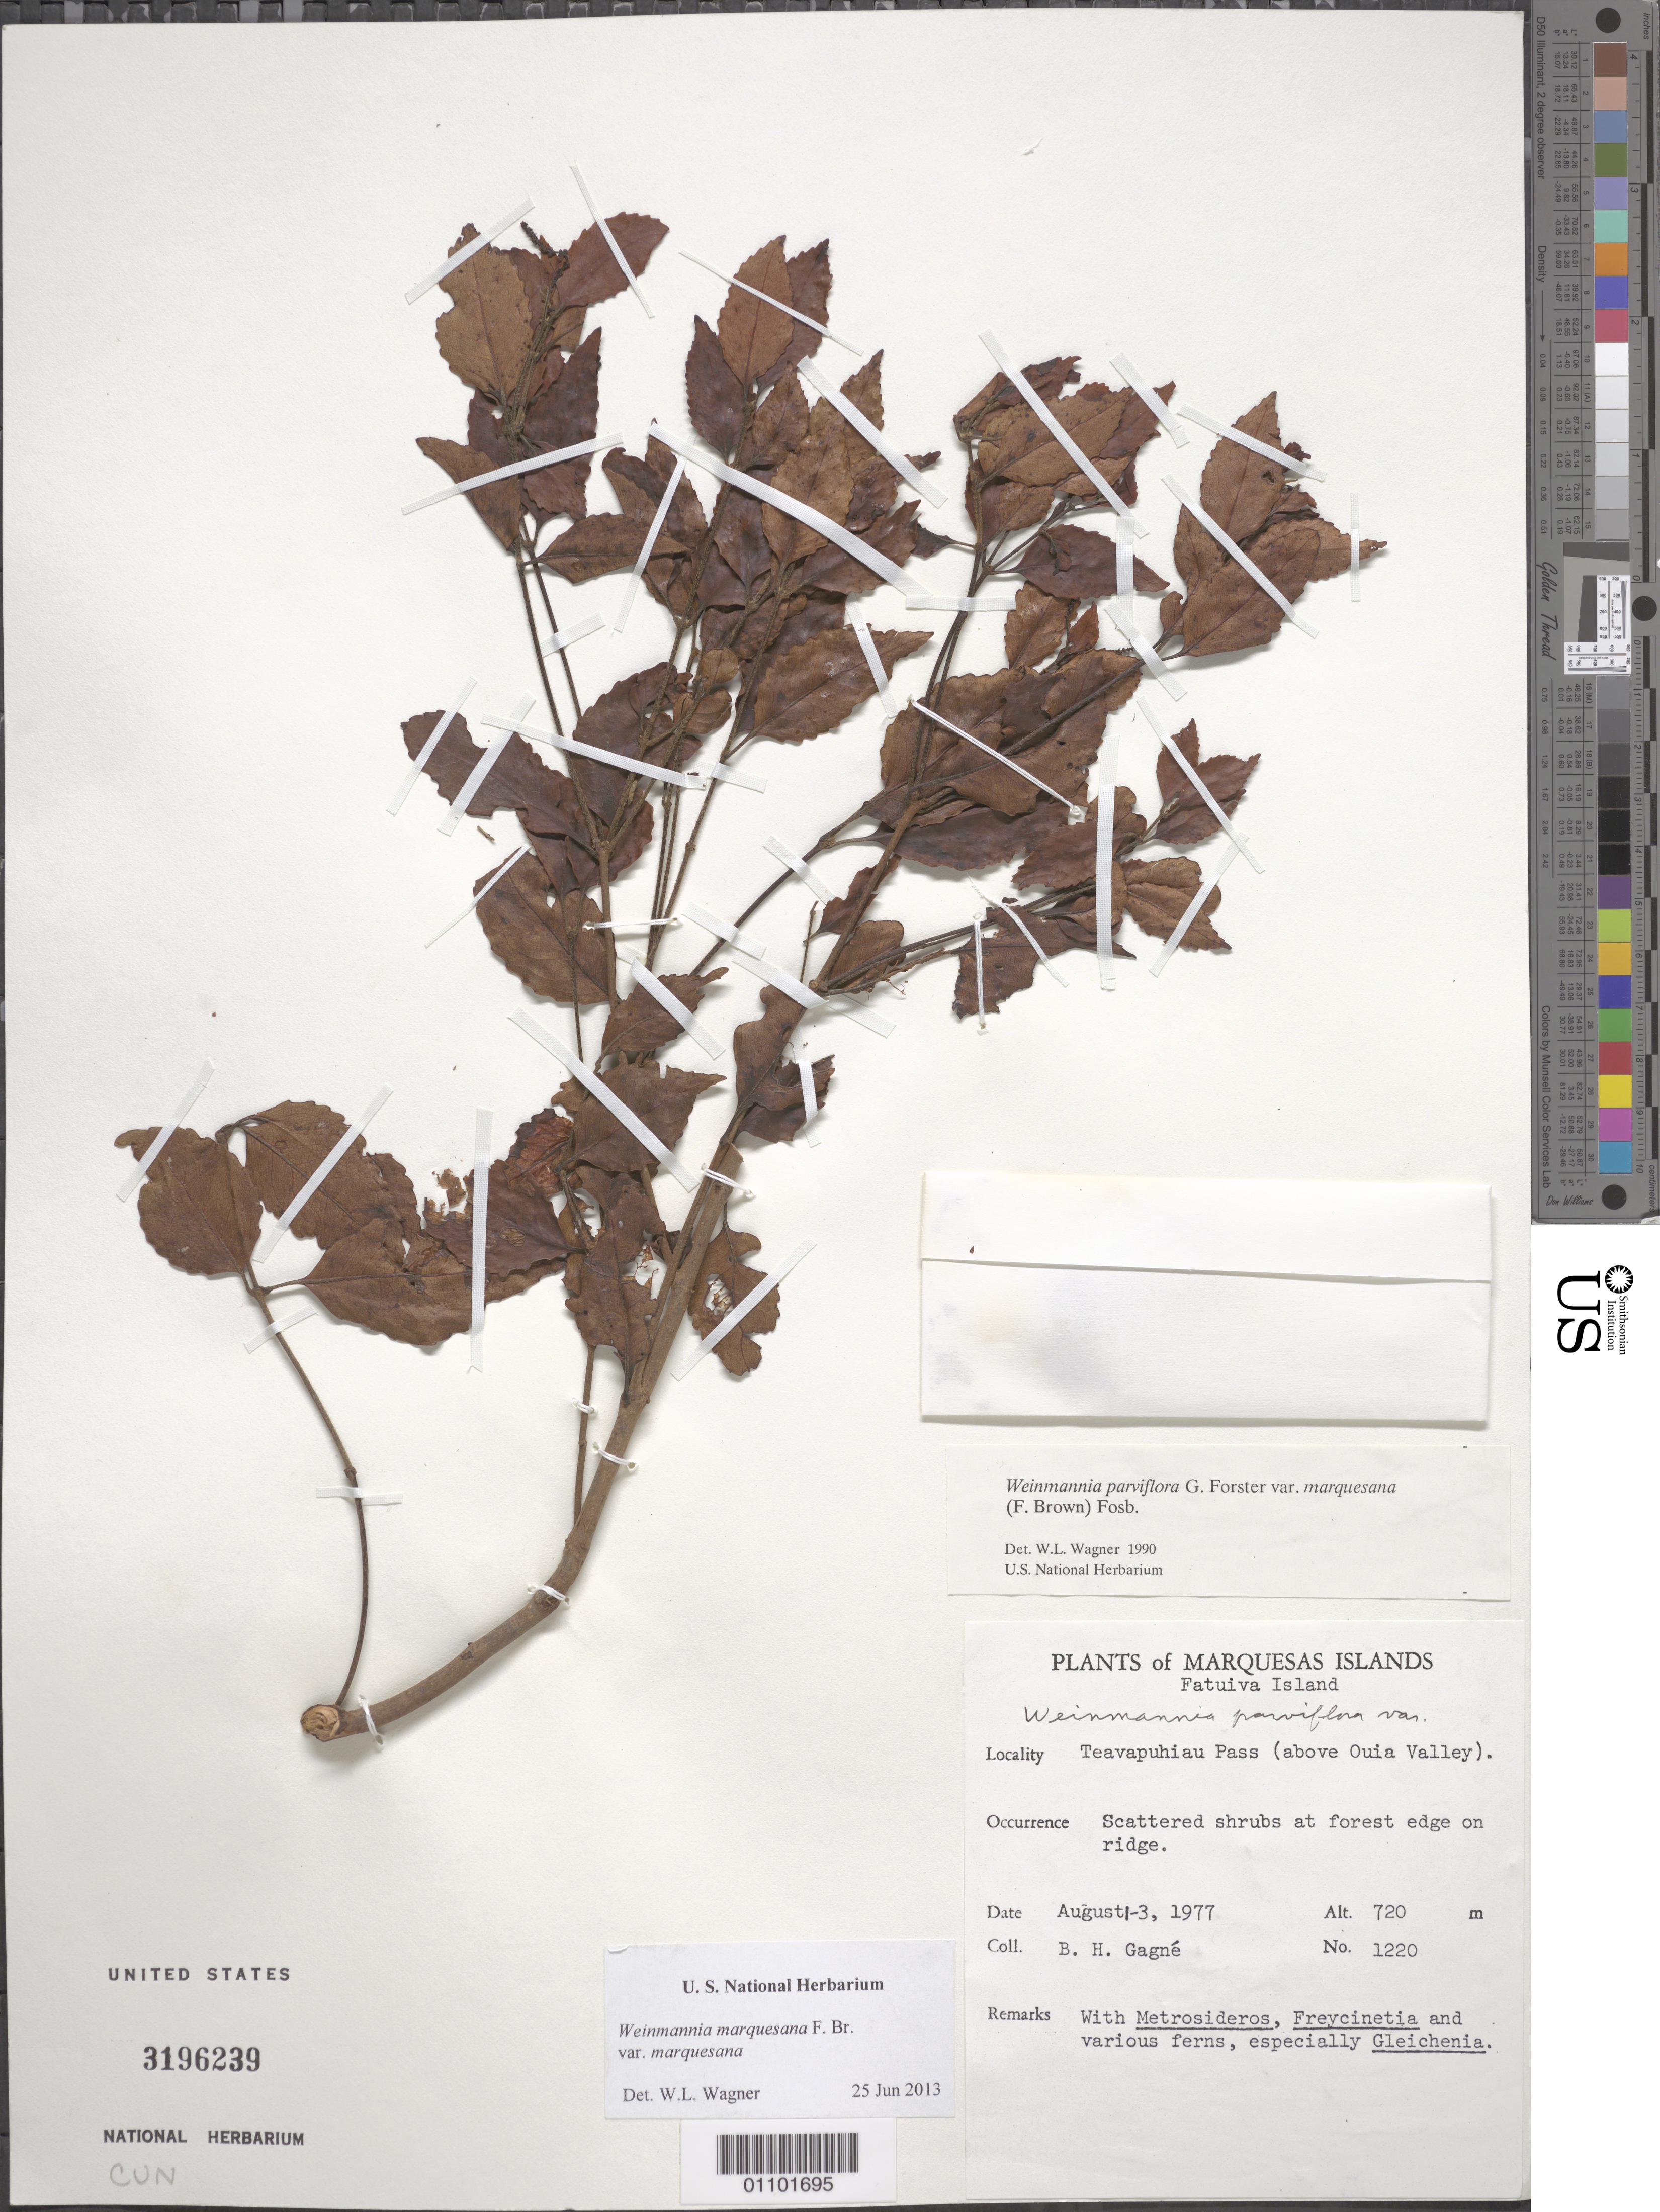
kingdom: Plantae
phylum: Tracheophyta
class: Magnoliopsida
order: Oxalidales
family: Cunoniaceae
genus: Pterophylla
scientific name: Pterophylla marquesana var. marquesana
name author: (F. Br.) Pillon & H.C. Hopkins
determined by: Wagner, W. L., (BOT), Smithsonian Institution - National Museum of Natural History (UNITED STATES)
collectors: B. H. Gagné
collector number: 1220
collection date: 1977-08-01/1977-08-03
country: French Polynesia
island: Fatu Hiva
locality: Teavapuhiau Pass (above Ouia Valley)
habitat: Scattered shrubs at forest edge on ridge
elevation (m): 720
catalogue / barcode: US 3196239